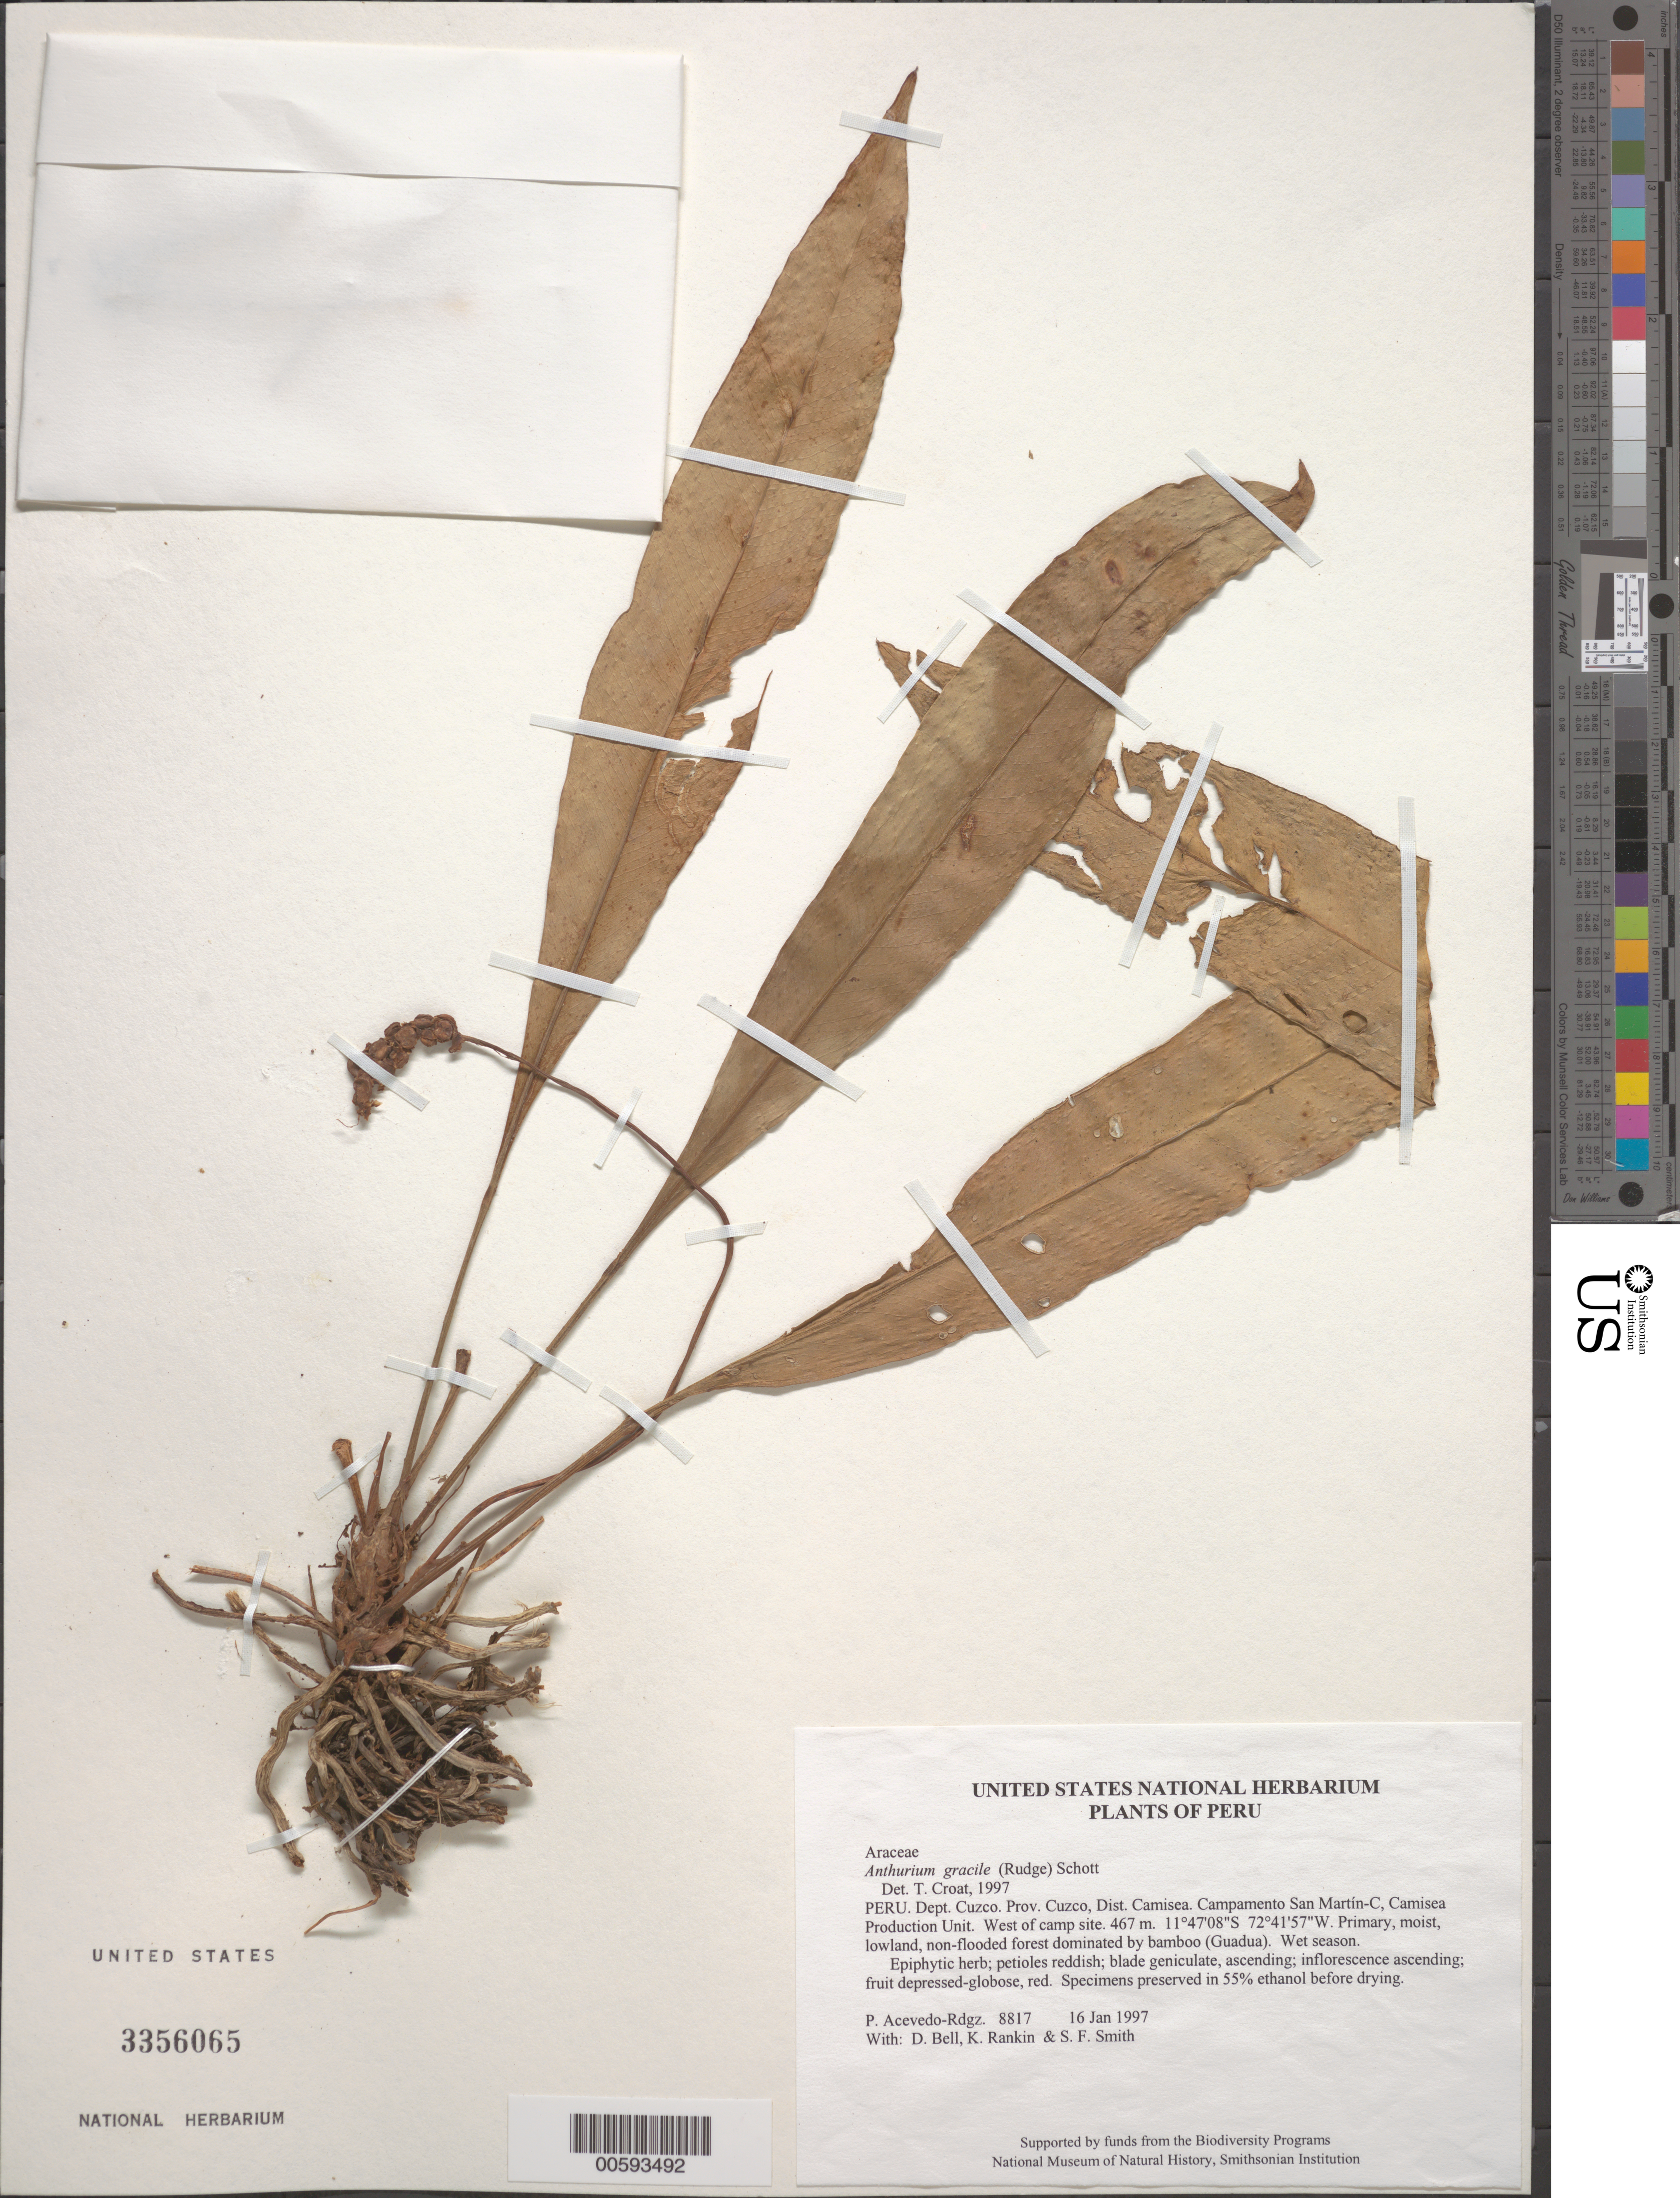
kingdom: Plantae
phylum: Tracheophyta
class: Liliopsida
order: Alismatales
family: Araceae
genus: Anthurium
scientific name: Anthurium gracile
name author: (Rudge) Schott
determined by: Croat, Thomas B., Missouri Botanical Garden (MO)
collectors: P. Acevedo-Rodr., D. A. Bell, K. B. Rankin & S.F. Smith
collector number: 8817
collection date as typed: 16 Jan 1997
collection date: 1997-01-16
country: Peru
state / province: Cusco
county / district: Cusco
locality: Districto Camisea, Campamento San Martín-C, Camisea Production Unit. West of camp site.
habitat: Primary, moist, lowland, non-flooded forest dominated by bamboo (Guadua). Wet season.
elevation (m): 467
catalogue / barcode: US 3356065